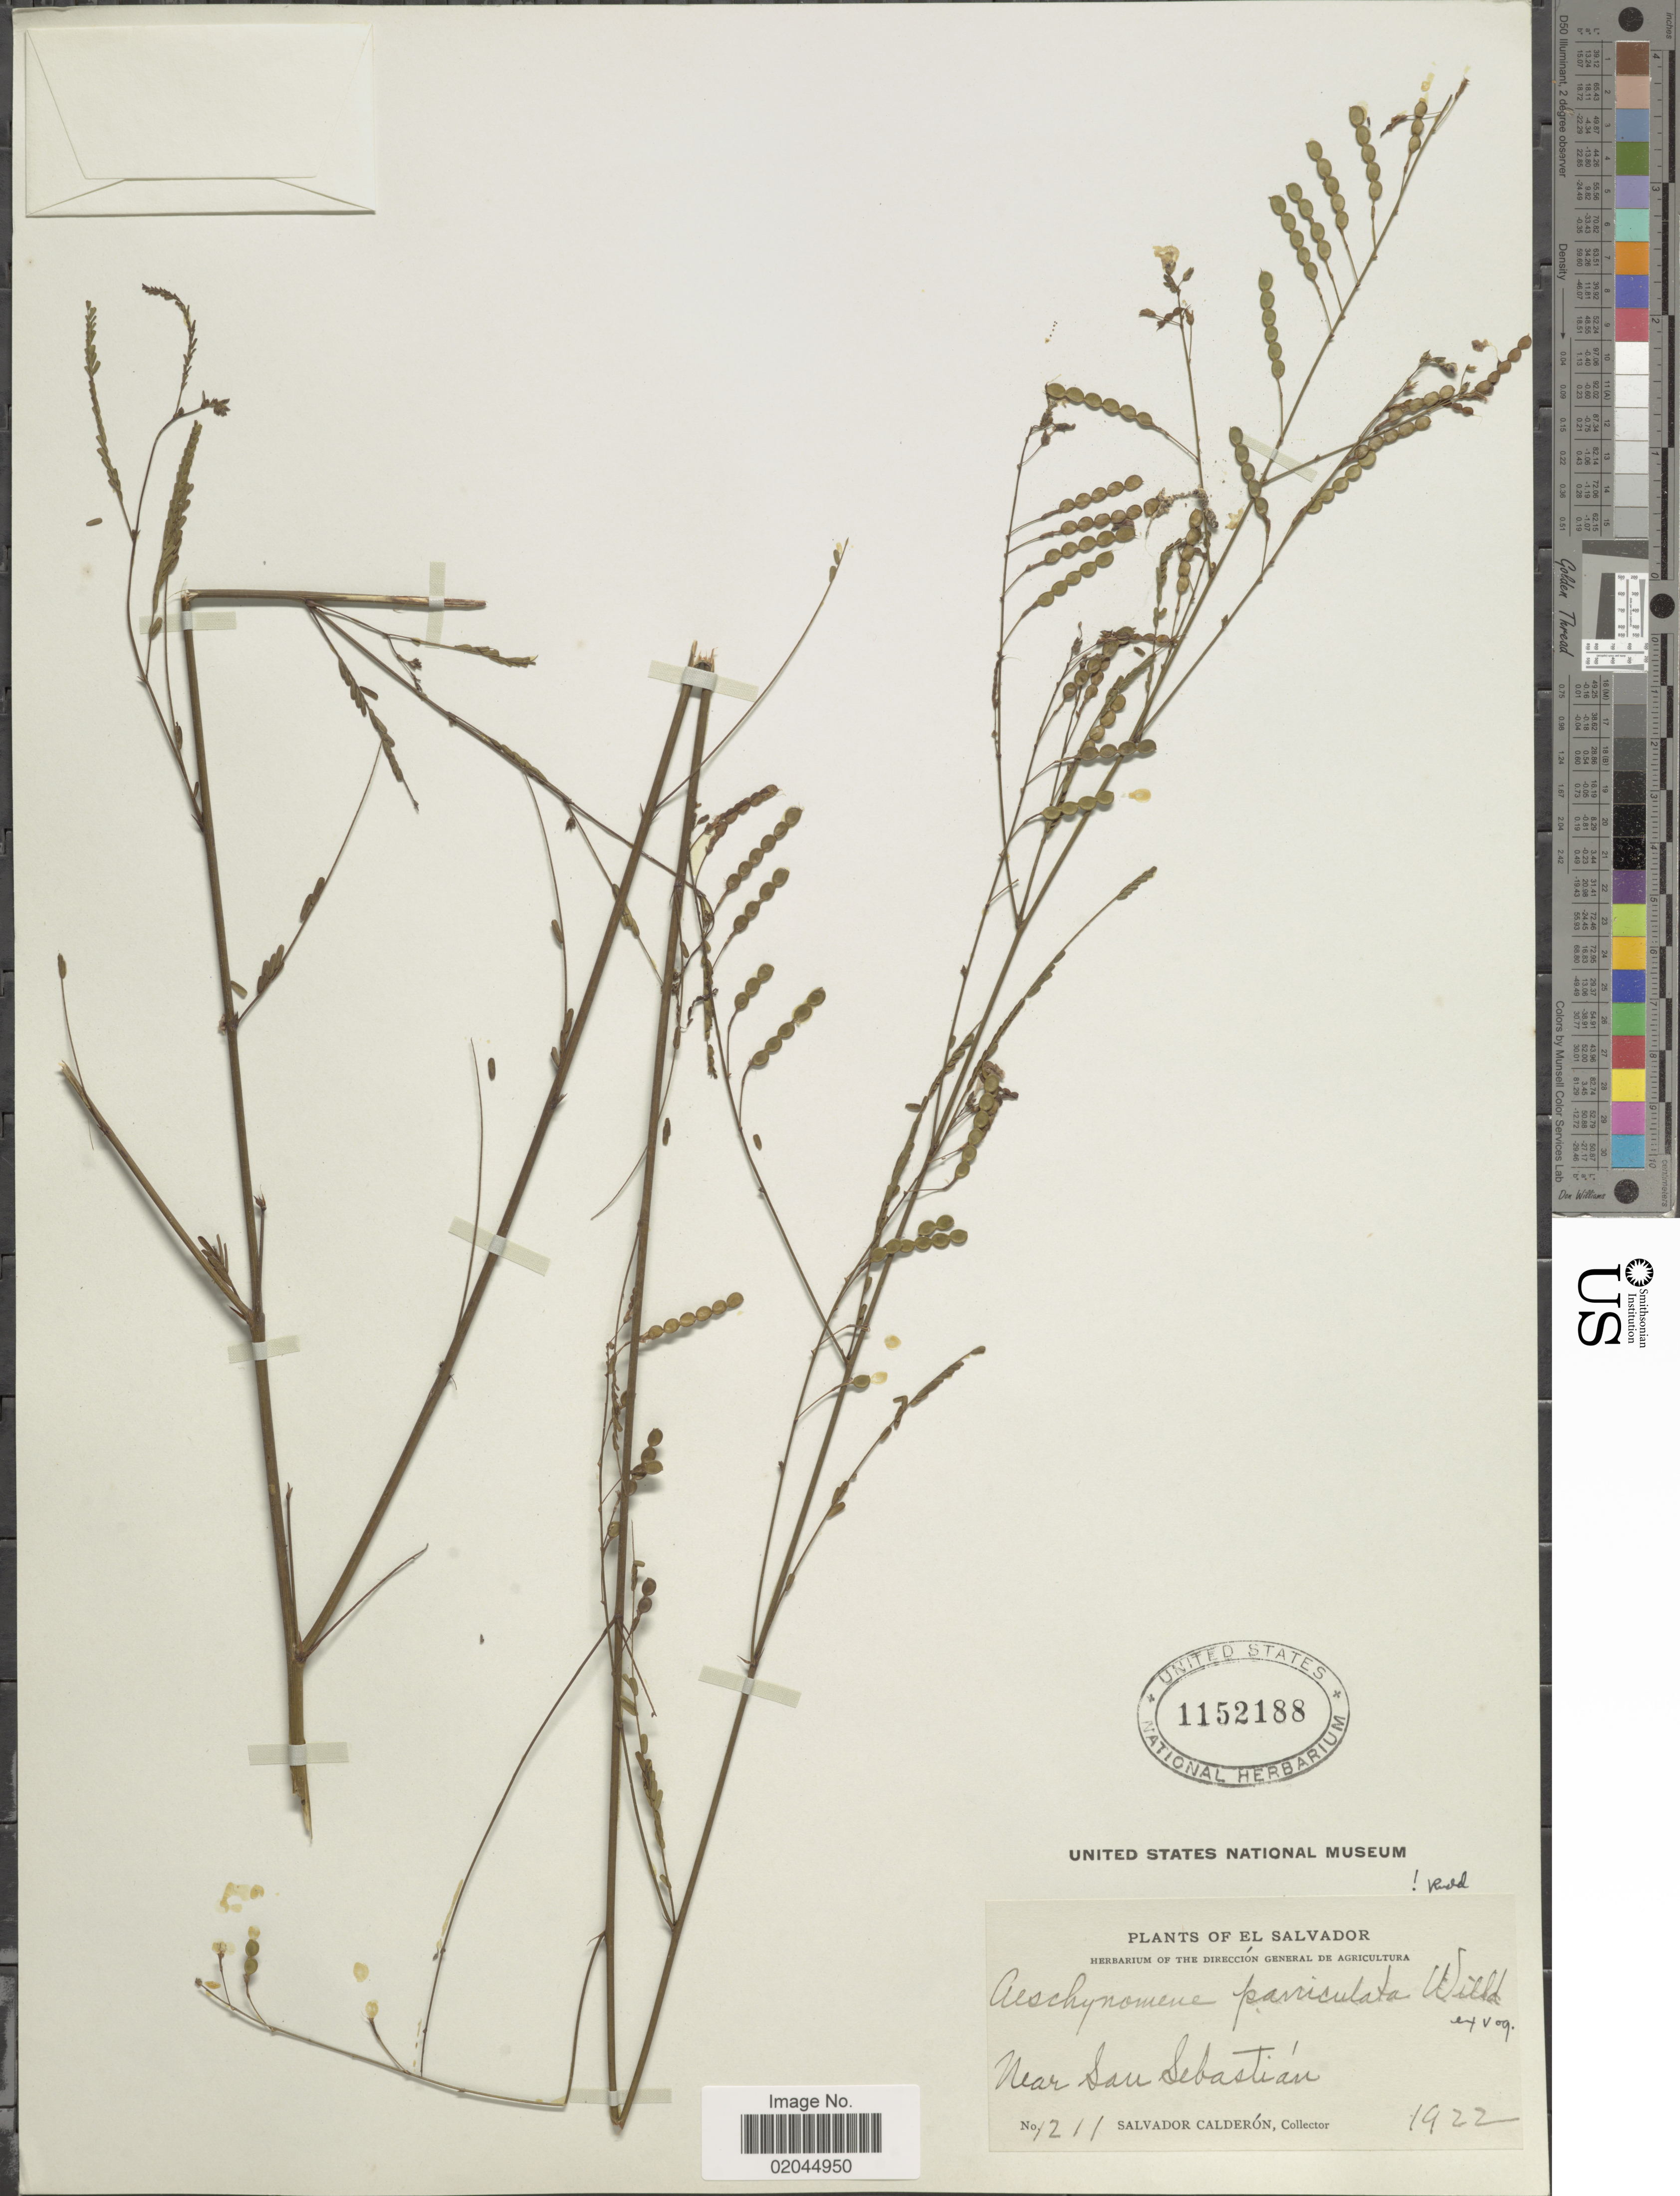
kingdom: Plantae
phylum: Tracheophyta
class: Magnoliopsida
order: Fabales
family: Fabaceae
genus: Aeschynomene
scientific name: Aeschynomene paniculata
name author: Vogel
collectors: S. Calderón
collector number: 1211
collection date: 1922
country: El Salvador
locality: Near San Sebastian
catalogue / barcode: US 1152188